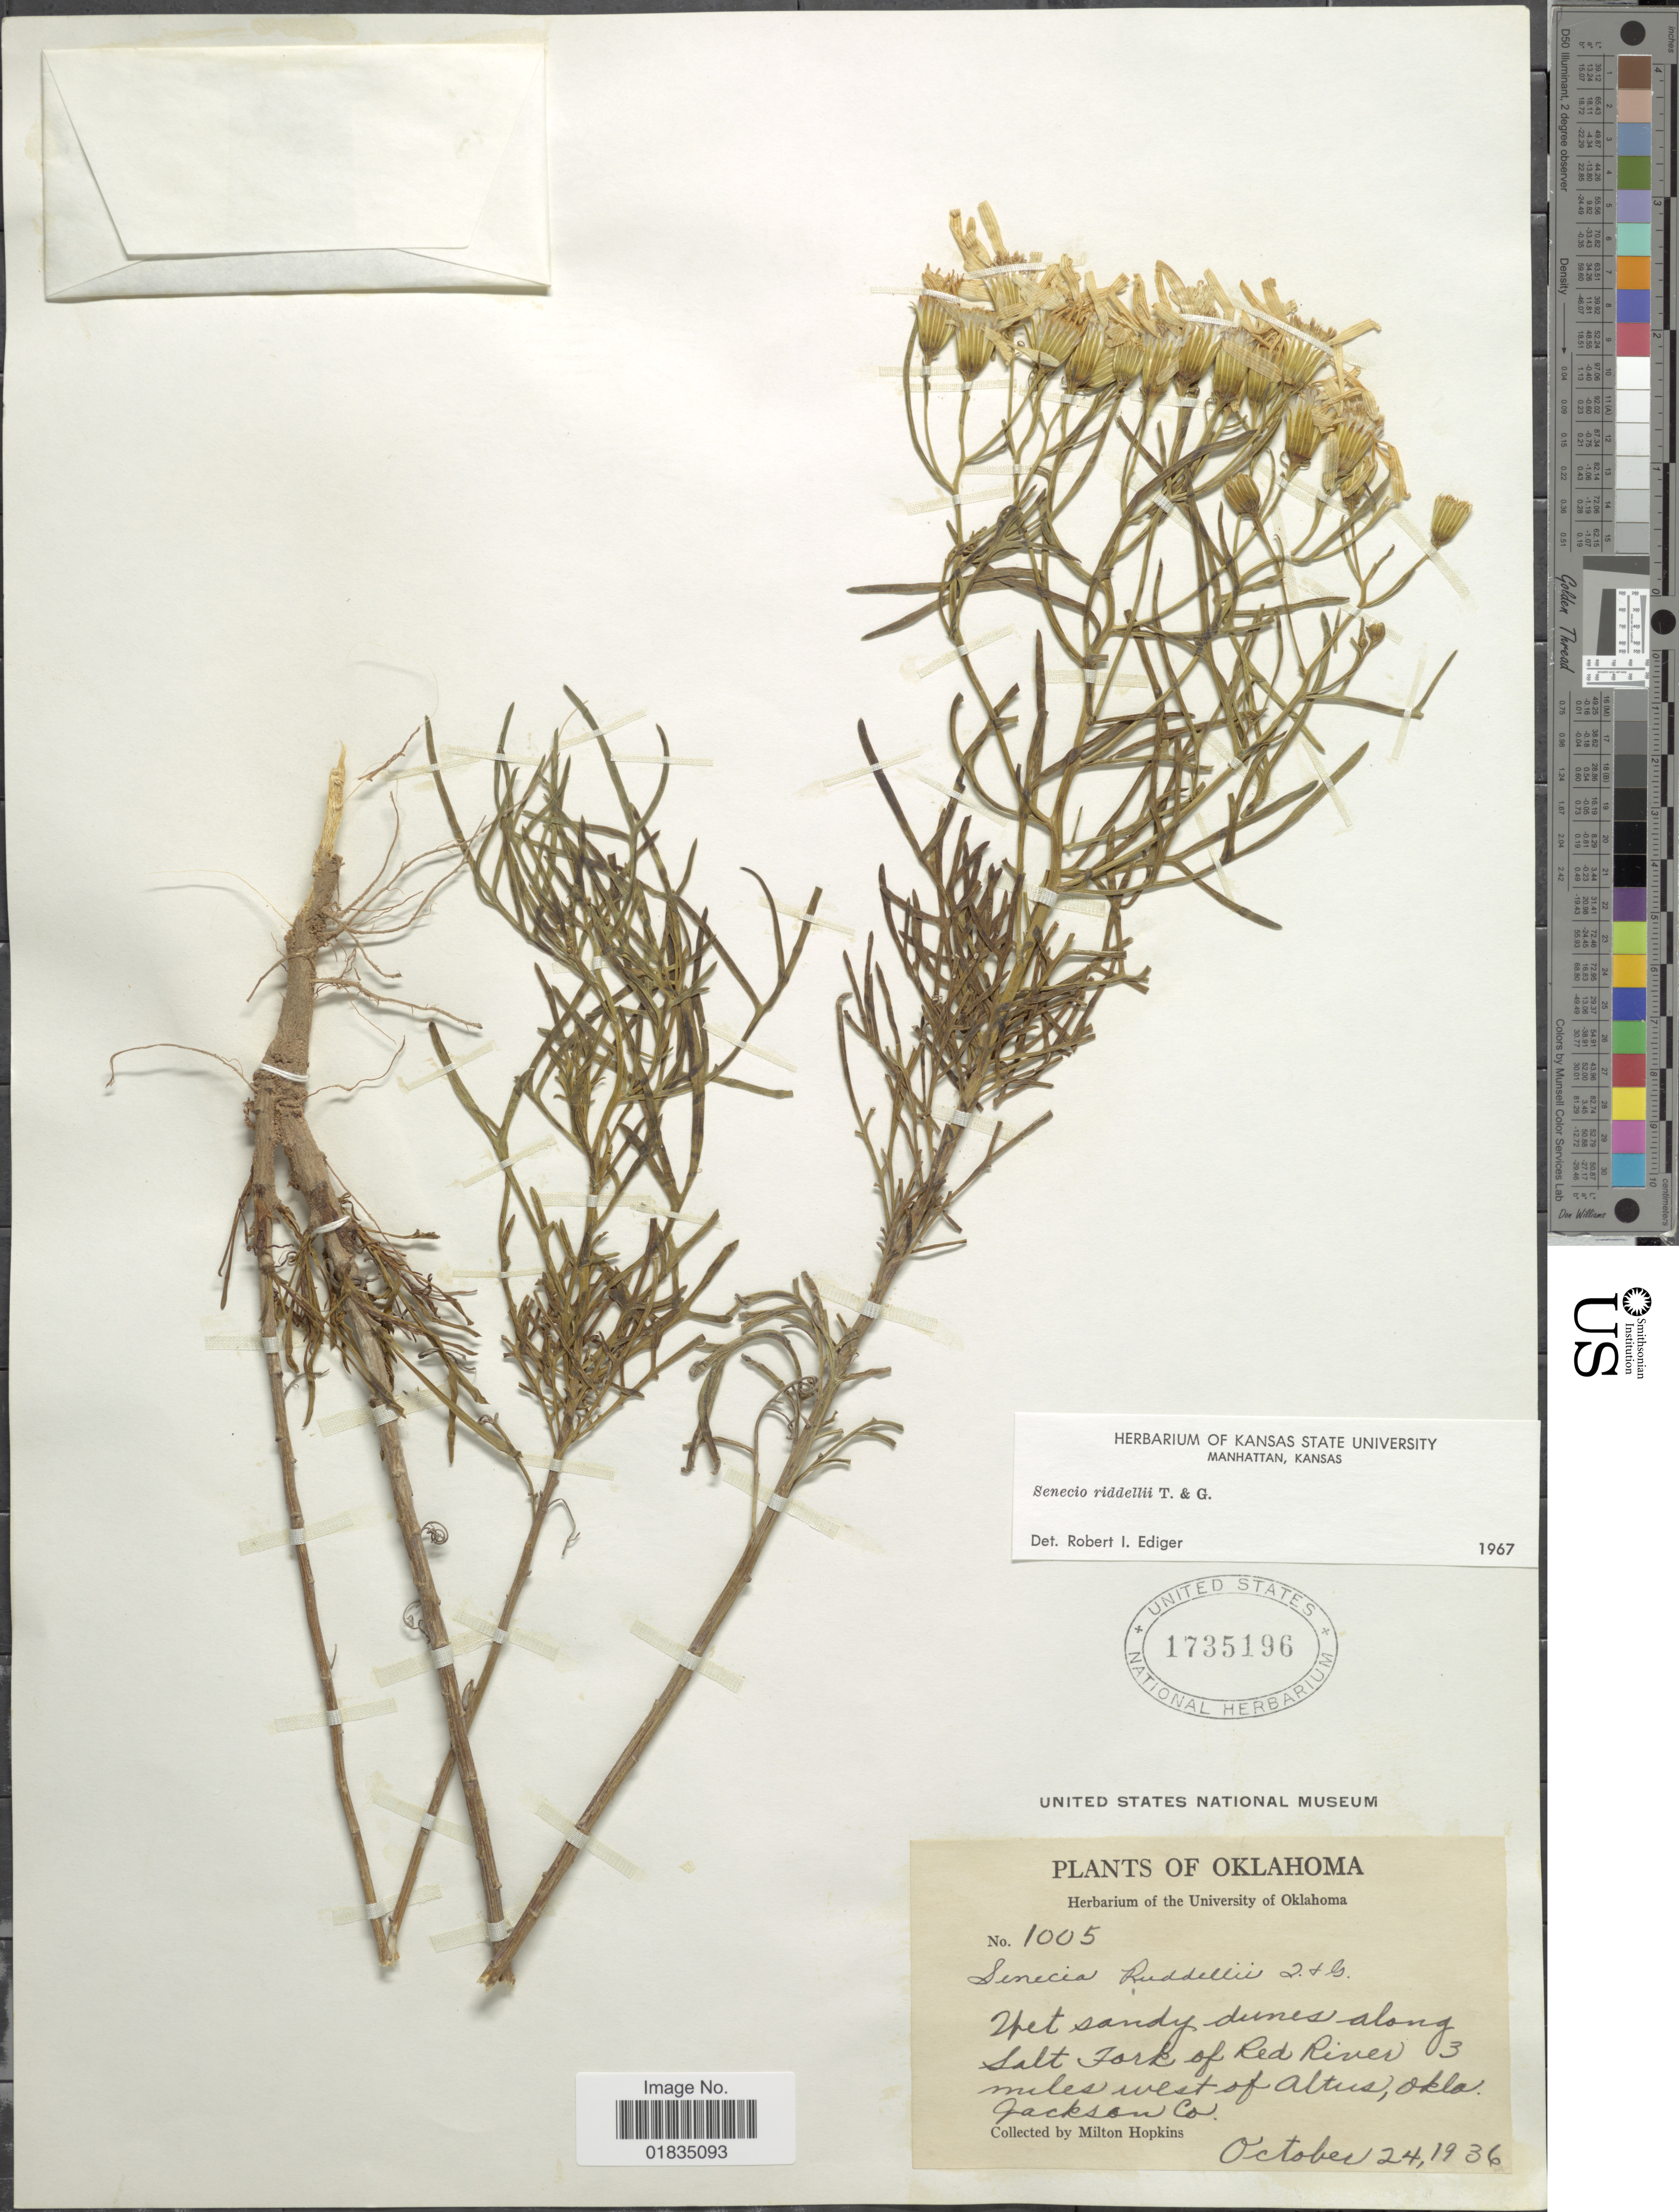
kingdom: Plantae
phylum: Tracheophyta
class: Magnoliopsida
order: Asterales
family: Asteraceae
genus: Senecio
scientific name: Senecio riddellii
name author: Torr. & A. Gray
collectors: M. Hopkins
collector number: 1005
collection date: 1936-10-24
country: United States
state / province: Oklahoma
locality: Along Salt Fork of Red River 3 miles west of Altus, Jackson Co.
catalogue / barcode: US 1735196